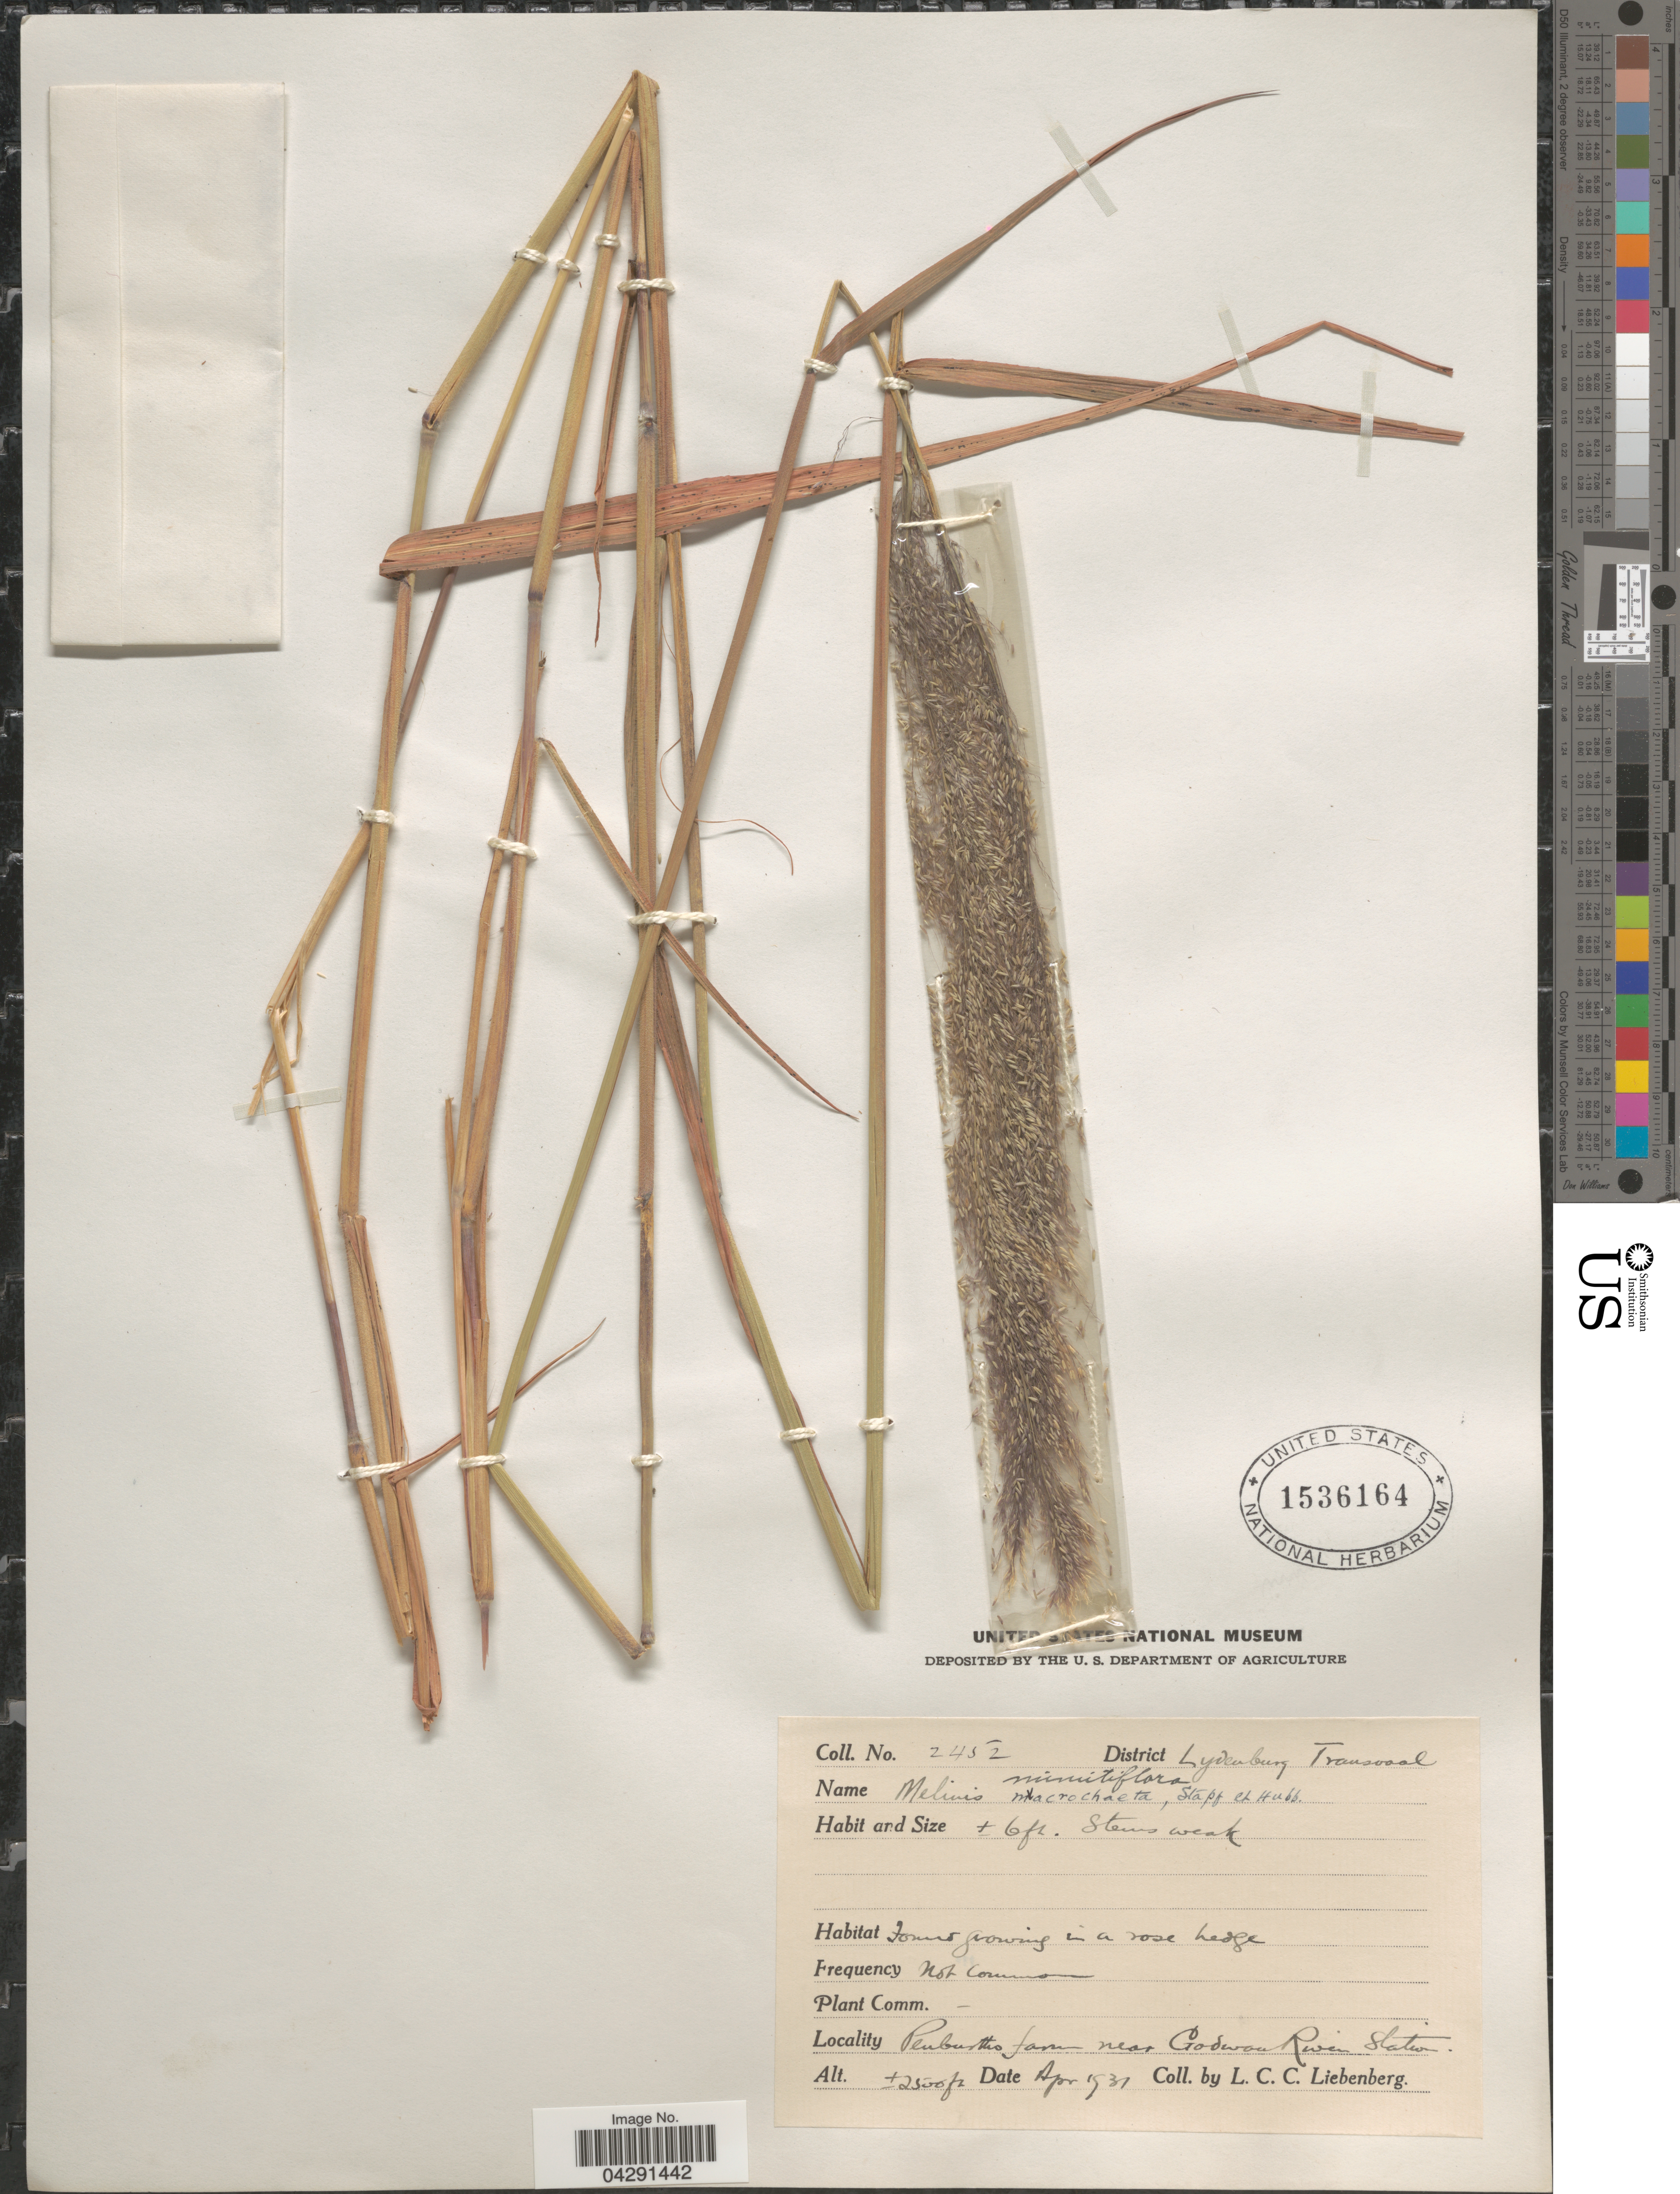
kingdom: Plantae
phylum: Tracheophyta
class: Liliopsida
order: Poales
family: Poaceae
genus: Melinis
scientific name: Melinis minutiflora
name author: P. Beauv.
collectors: L. Liebenberg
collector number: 2452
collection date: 1931-04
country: South Africa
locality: District Lydenburg Transvaal. Peuburtto [interpreted] farm near Godwon River Station.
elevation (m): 762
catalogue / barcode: US 1536164